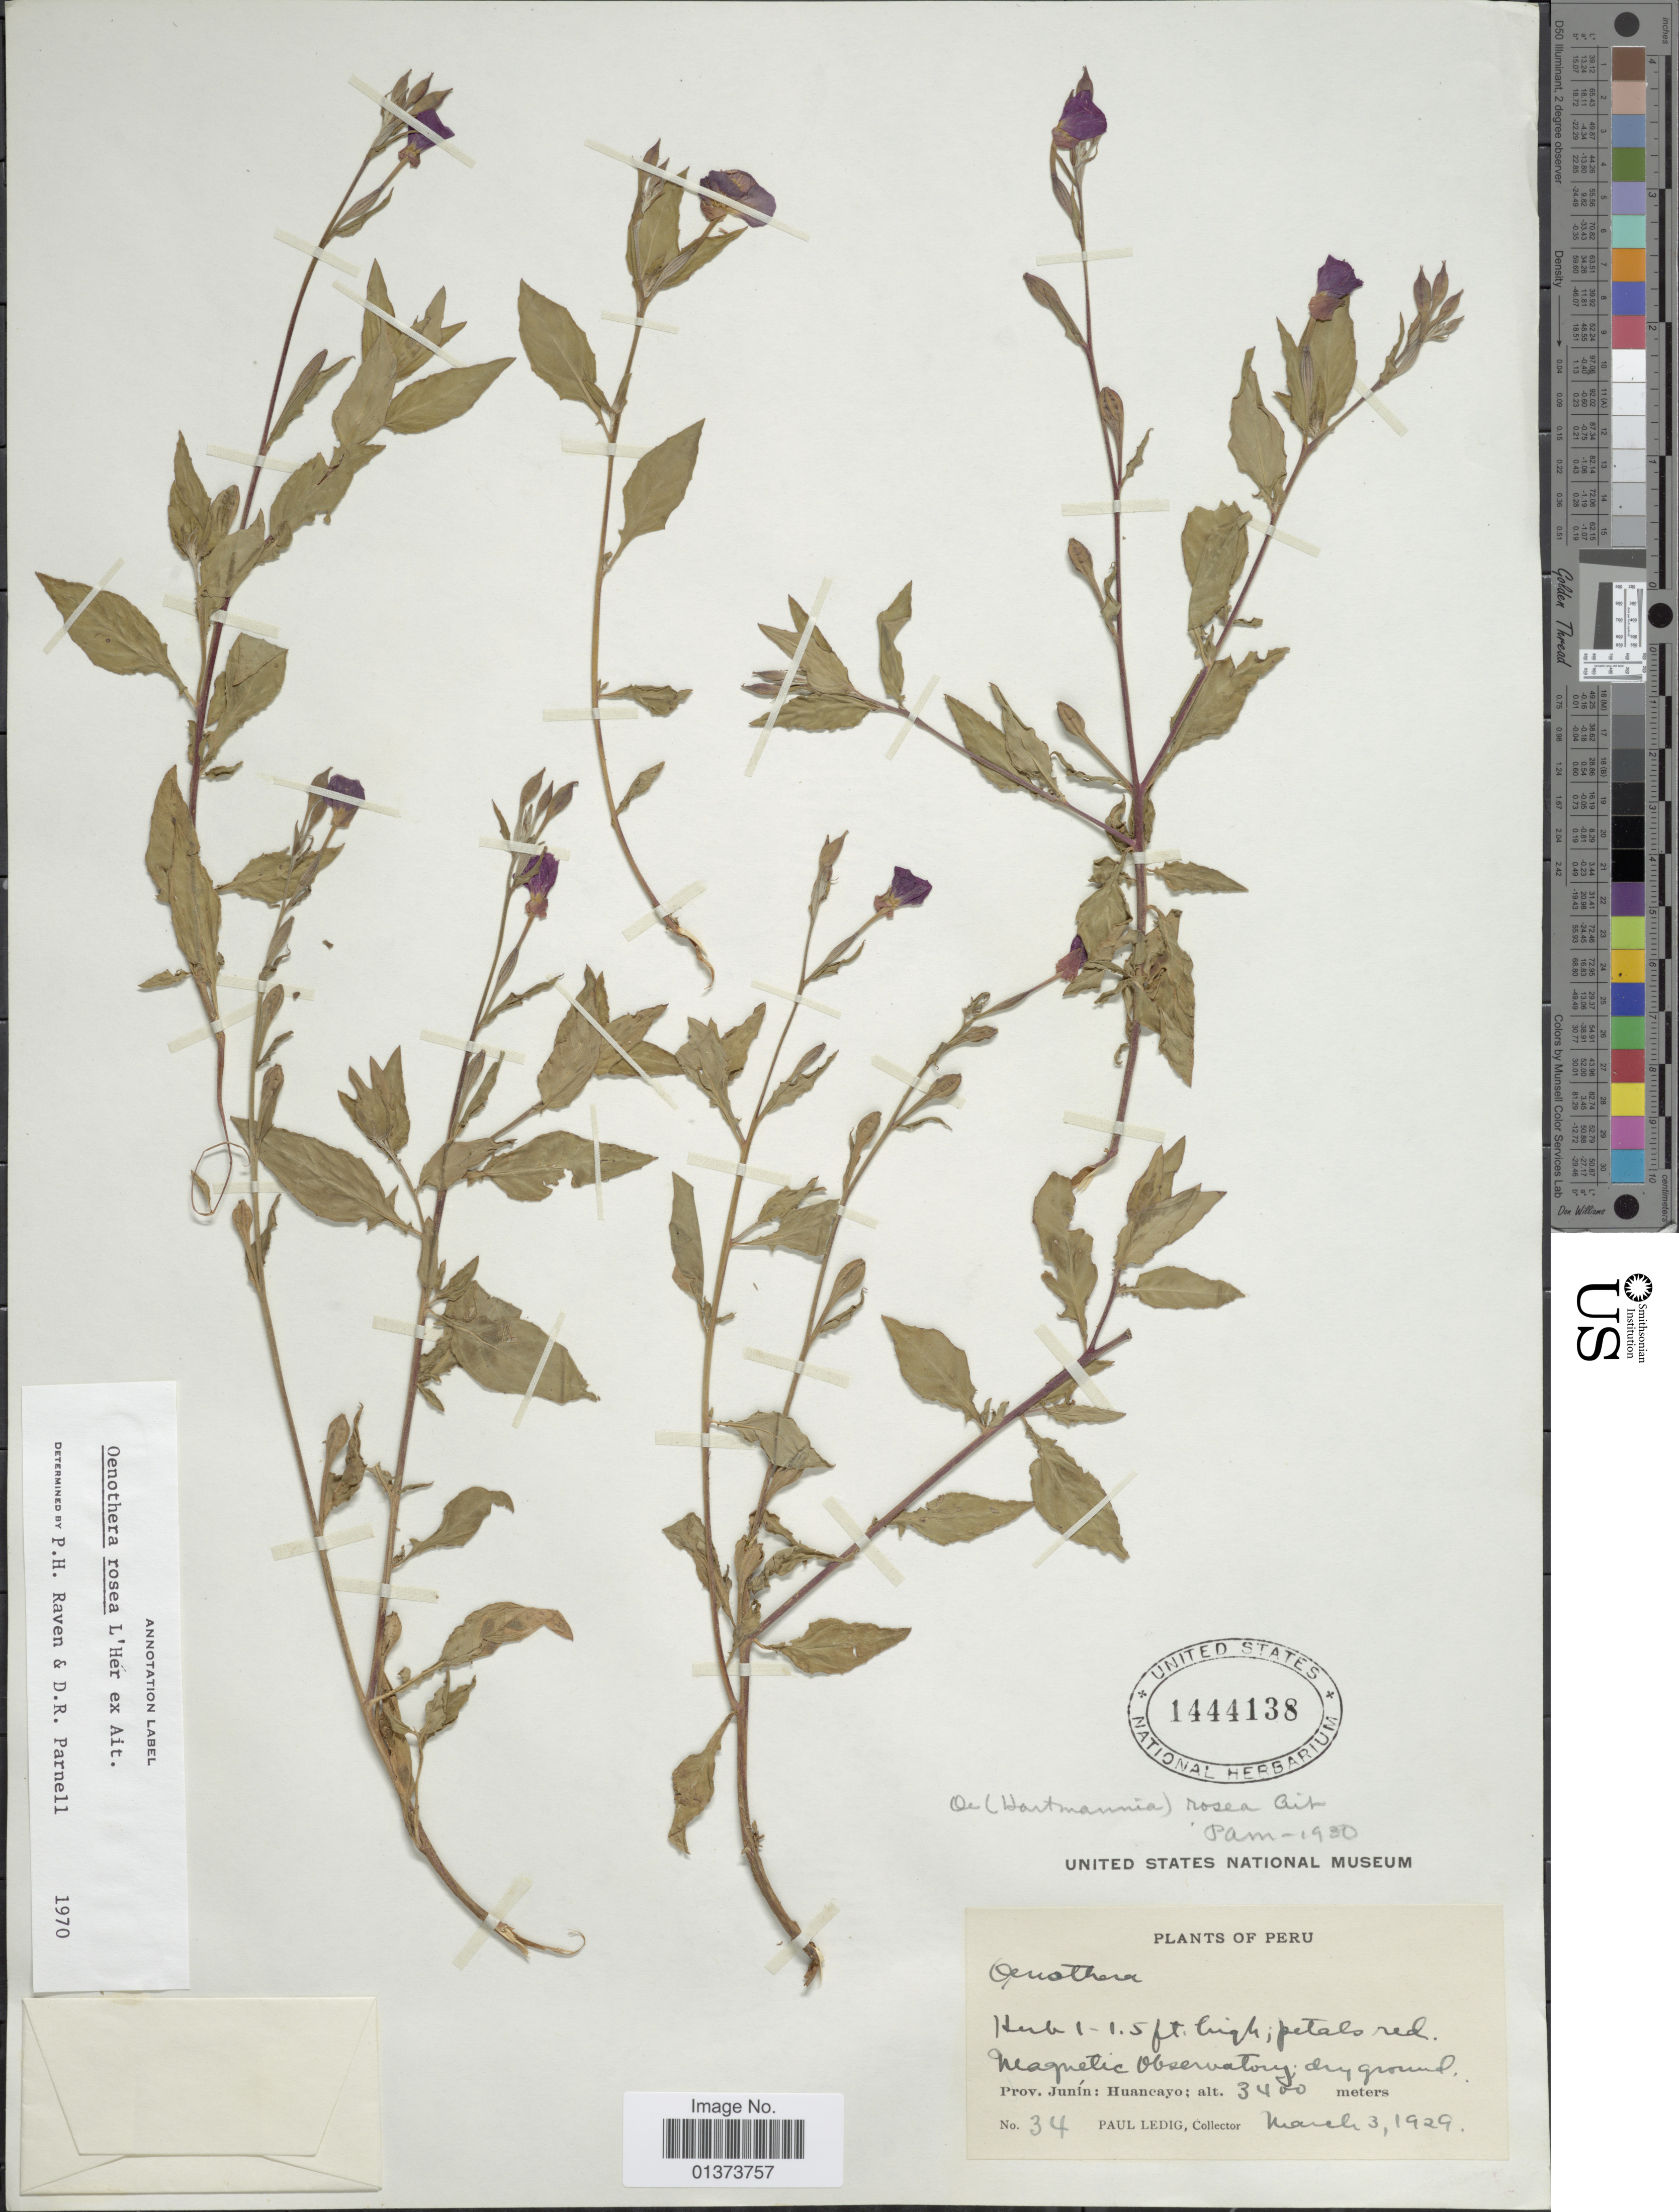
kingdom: Plantae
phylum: Tracheophyta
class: Magnoliopsida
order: Myrtales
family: Onagraceae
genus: Oenothera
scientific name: Oenothera rosea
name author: L'Hér. ex Aiton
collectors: P. Ledig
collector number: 34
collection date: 1929-03-03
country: Peru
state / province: Junín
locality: Huancayo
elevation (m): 3400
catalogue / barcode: US 1444138